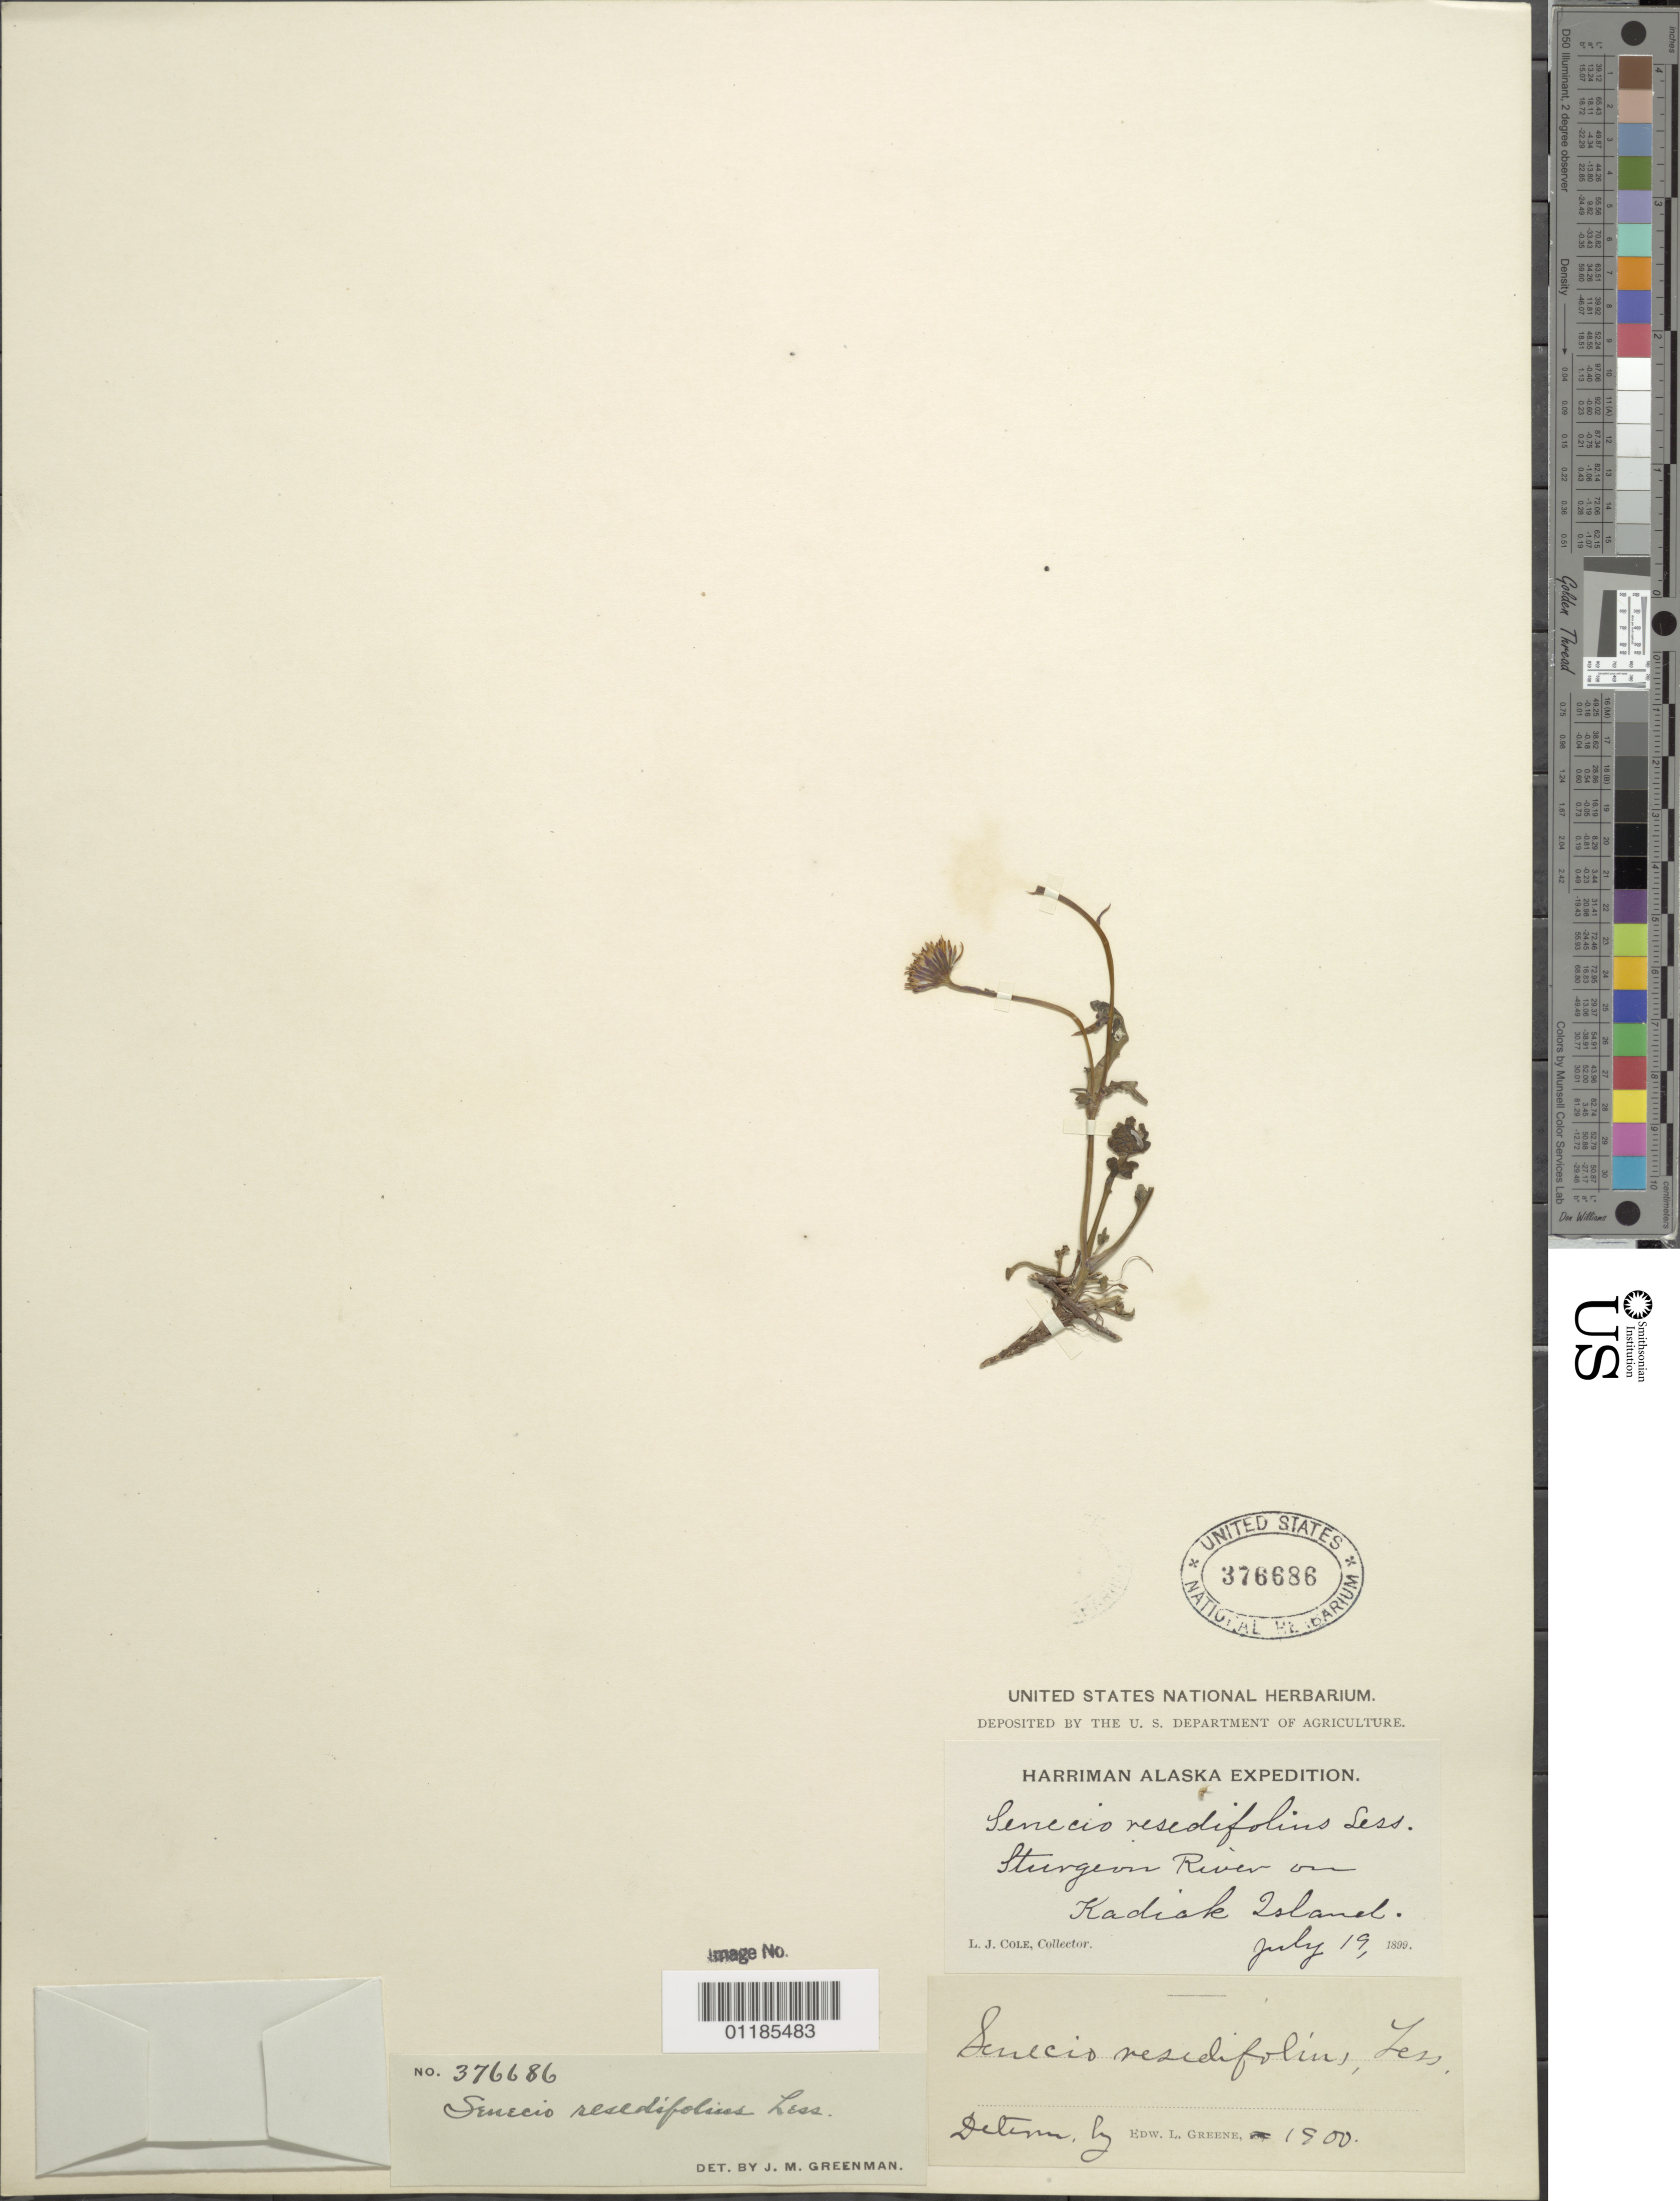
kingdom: Plantae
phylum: Tracheophyta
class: Magnoliopsida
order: Asterales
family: Asteraceae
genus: Packera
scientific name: Packera heterophylla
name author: (Fisch.) E. Wiebe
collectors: L. Cole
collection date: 1899-07-19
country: United States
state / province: Alaska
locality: Sturgeon River, Kadiak.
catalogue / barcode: US 376686